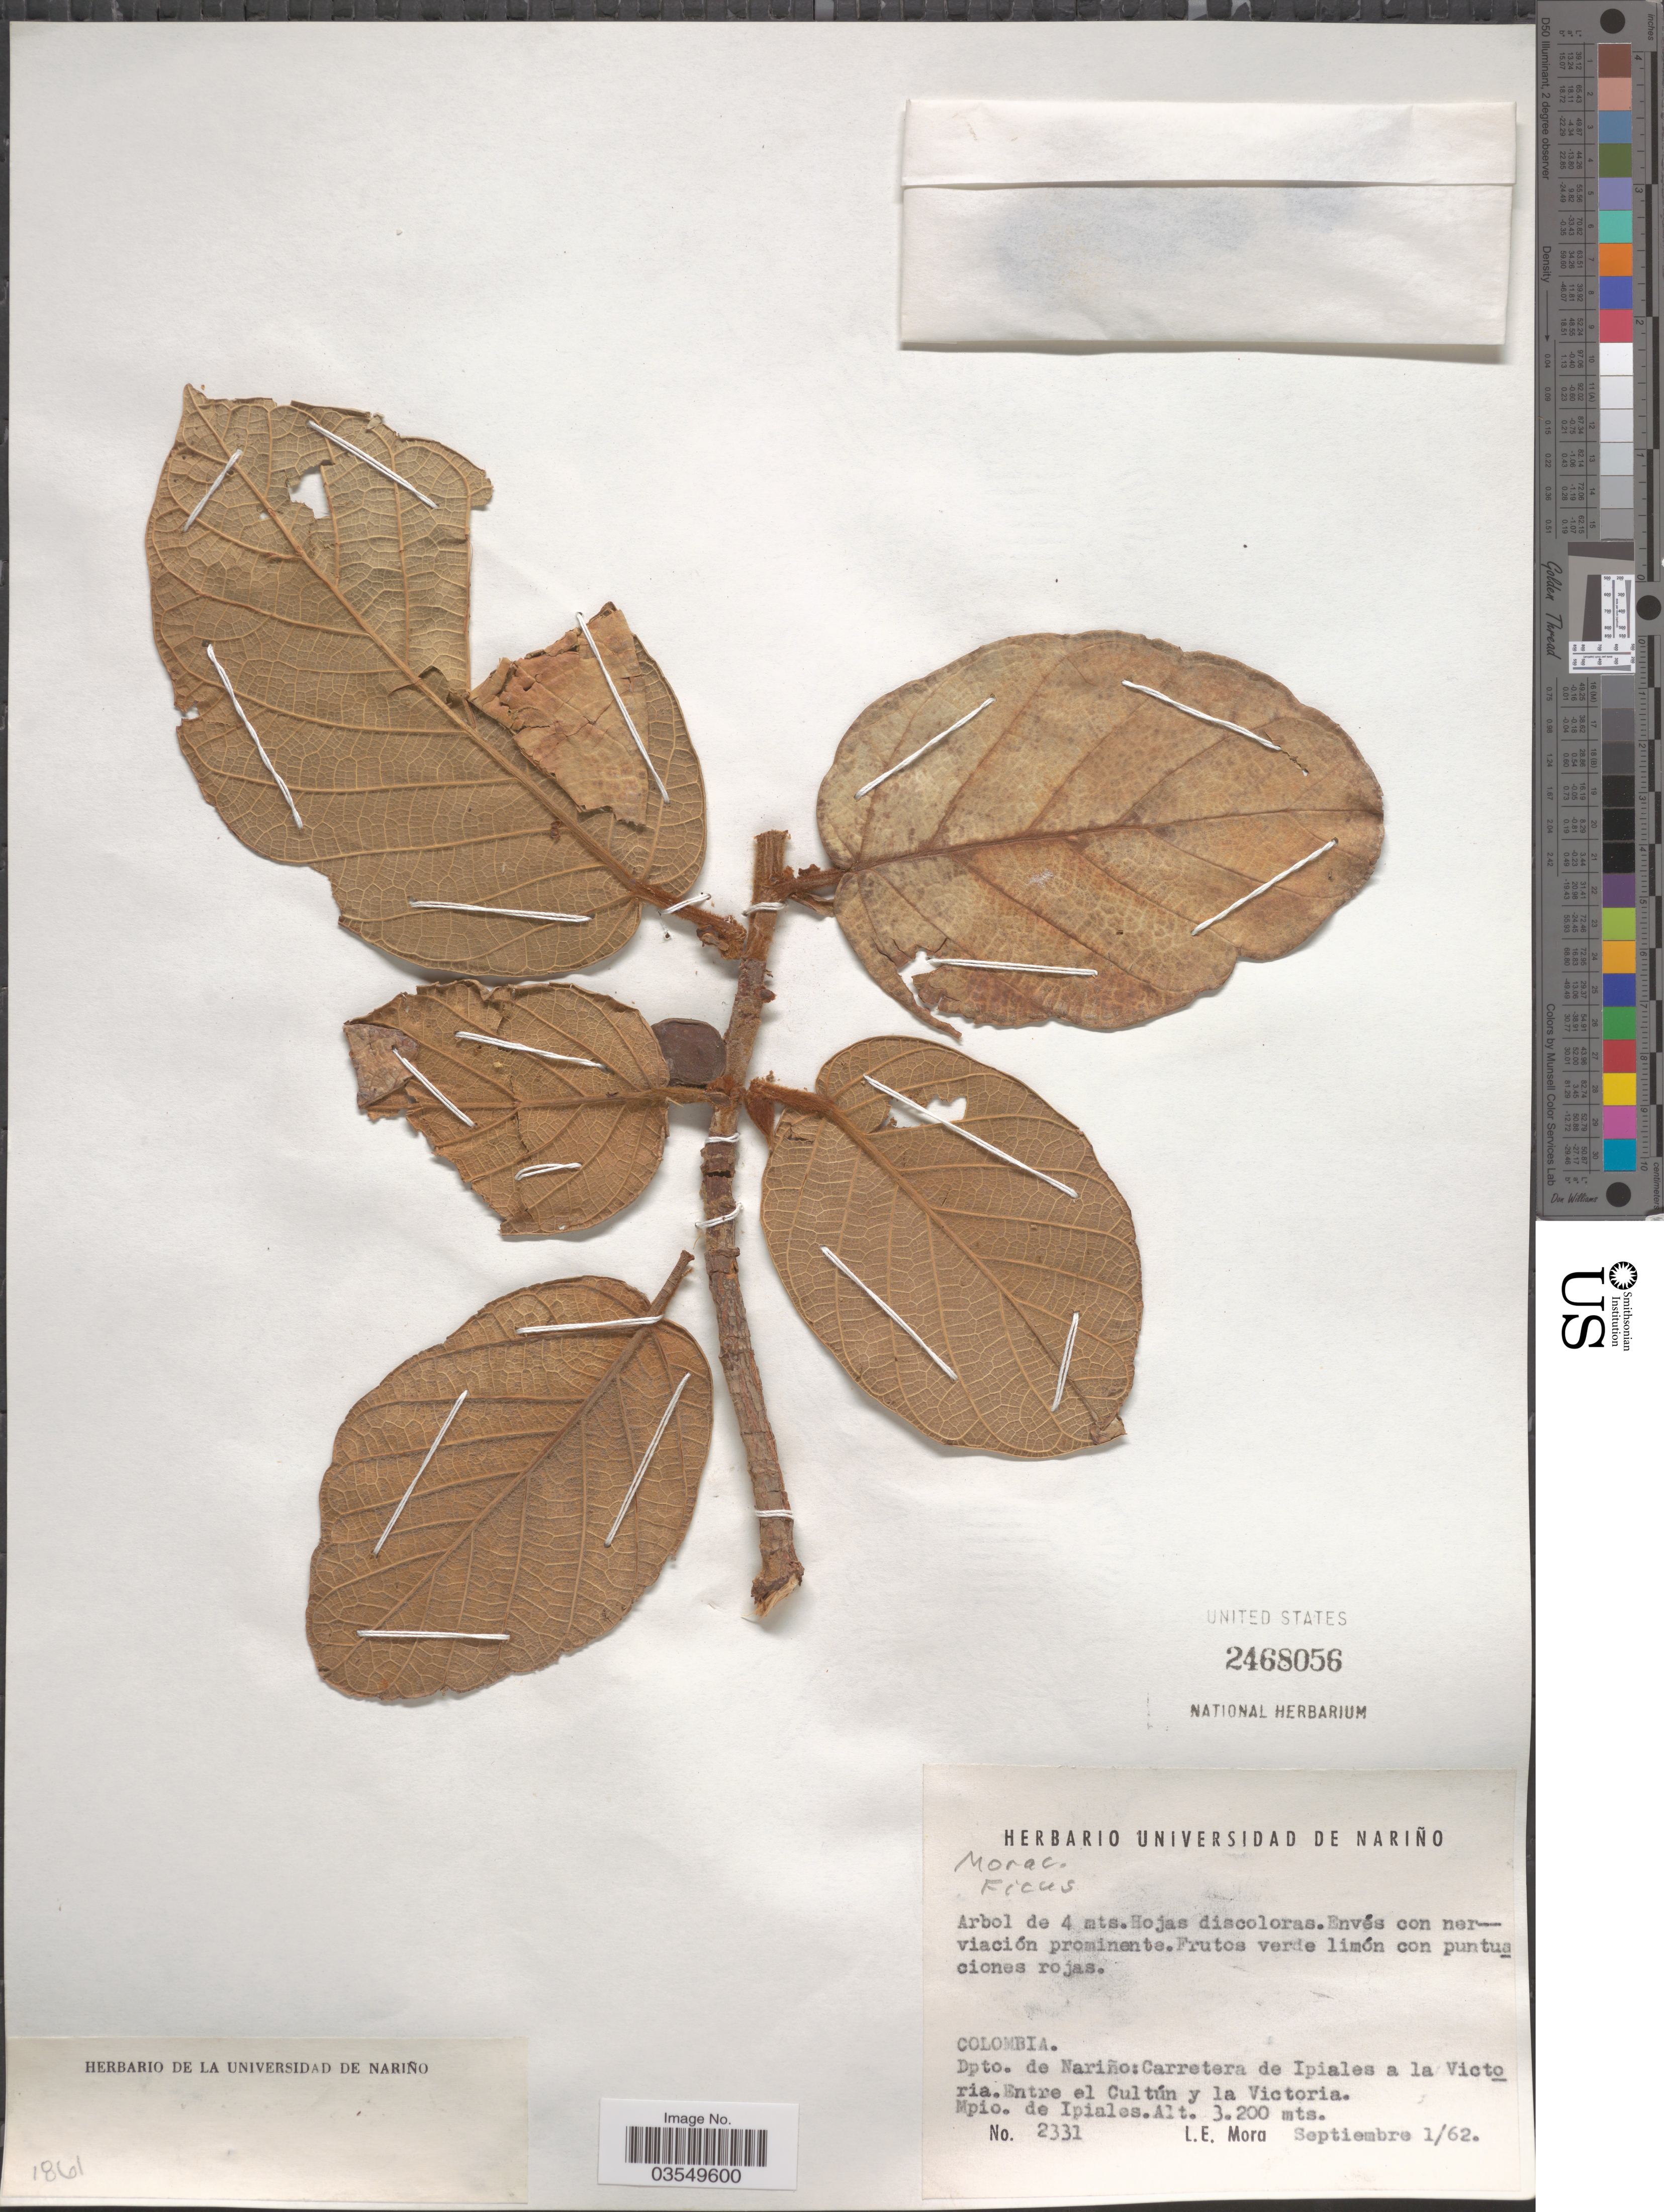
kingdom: Plantae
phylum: Tracheophyta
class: Magnoliopsida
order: Rosales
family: Moraceae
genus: Ficus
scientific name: Ficus sp.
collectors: L. Mora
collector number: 2331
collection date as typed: Transcribed d/m/y: 1/9/62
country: Colombia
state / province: Nariño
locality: Dpto. de Nariño:Carretera de Ipiales a la Victoria.Entre el Cultún y la Victoria. Mpio. de Ipiales.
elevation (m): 3200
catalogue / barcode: US 2468056